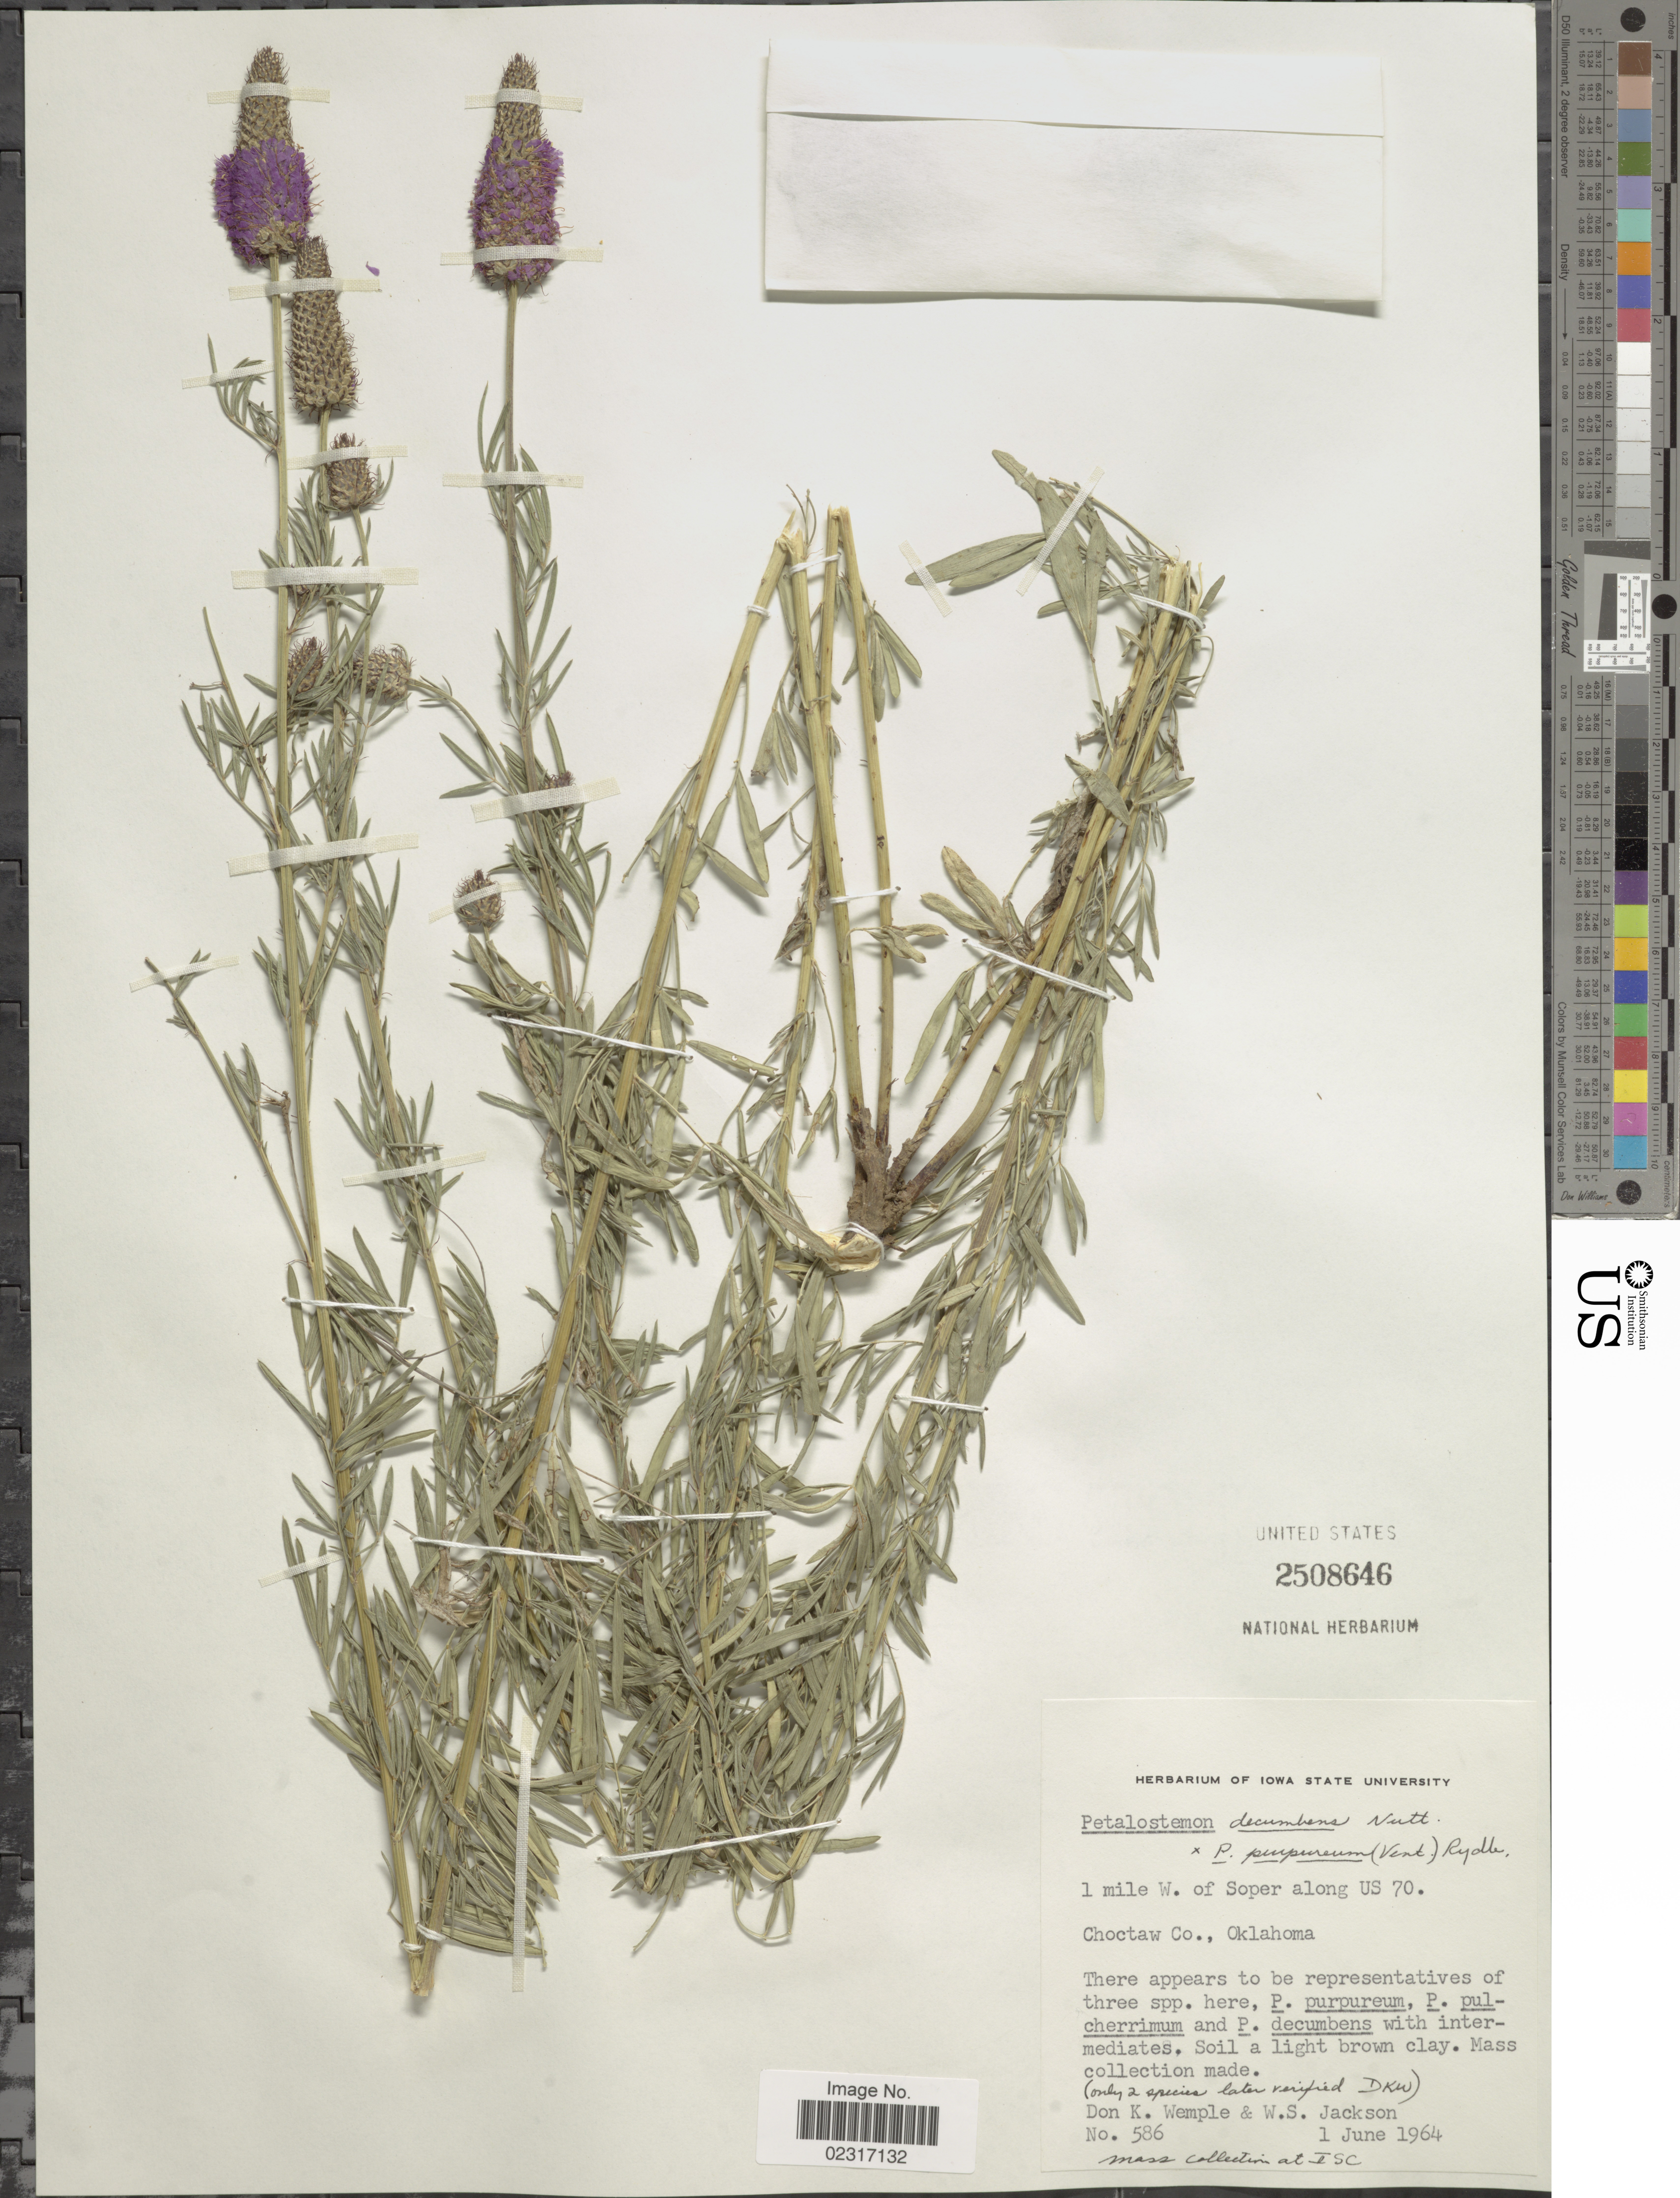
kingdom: Plantae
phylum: Tracheophyta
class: Magnoliopsida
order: Fabales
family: Fabaceae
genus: Dalea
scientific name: Dalea compacta var. compacta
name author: Spreng.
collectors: D. Wemple & W. Jackson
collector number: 586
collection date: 1964-06-01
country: United States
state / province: Oklahoma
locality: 1 mile W. of Soper along US 70. Choctaw Co.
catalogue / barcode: US 2508646